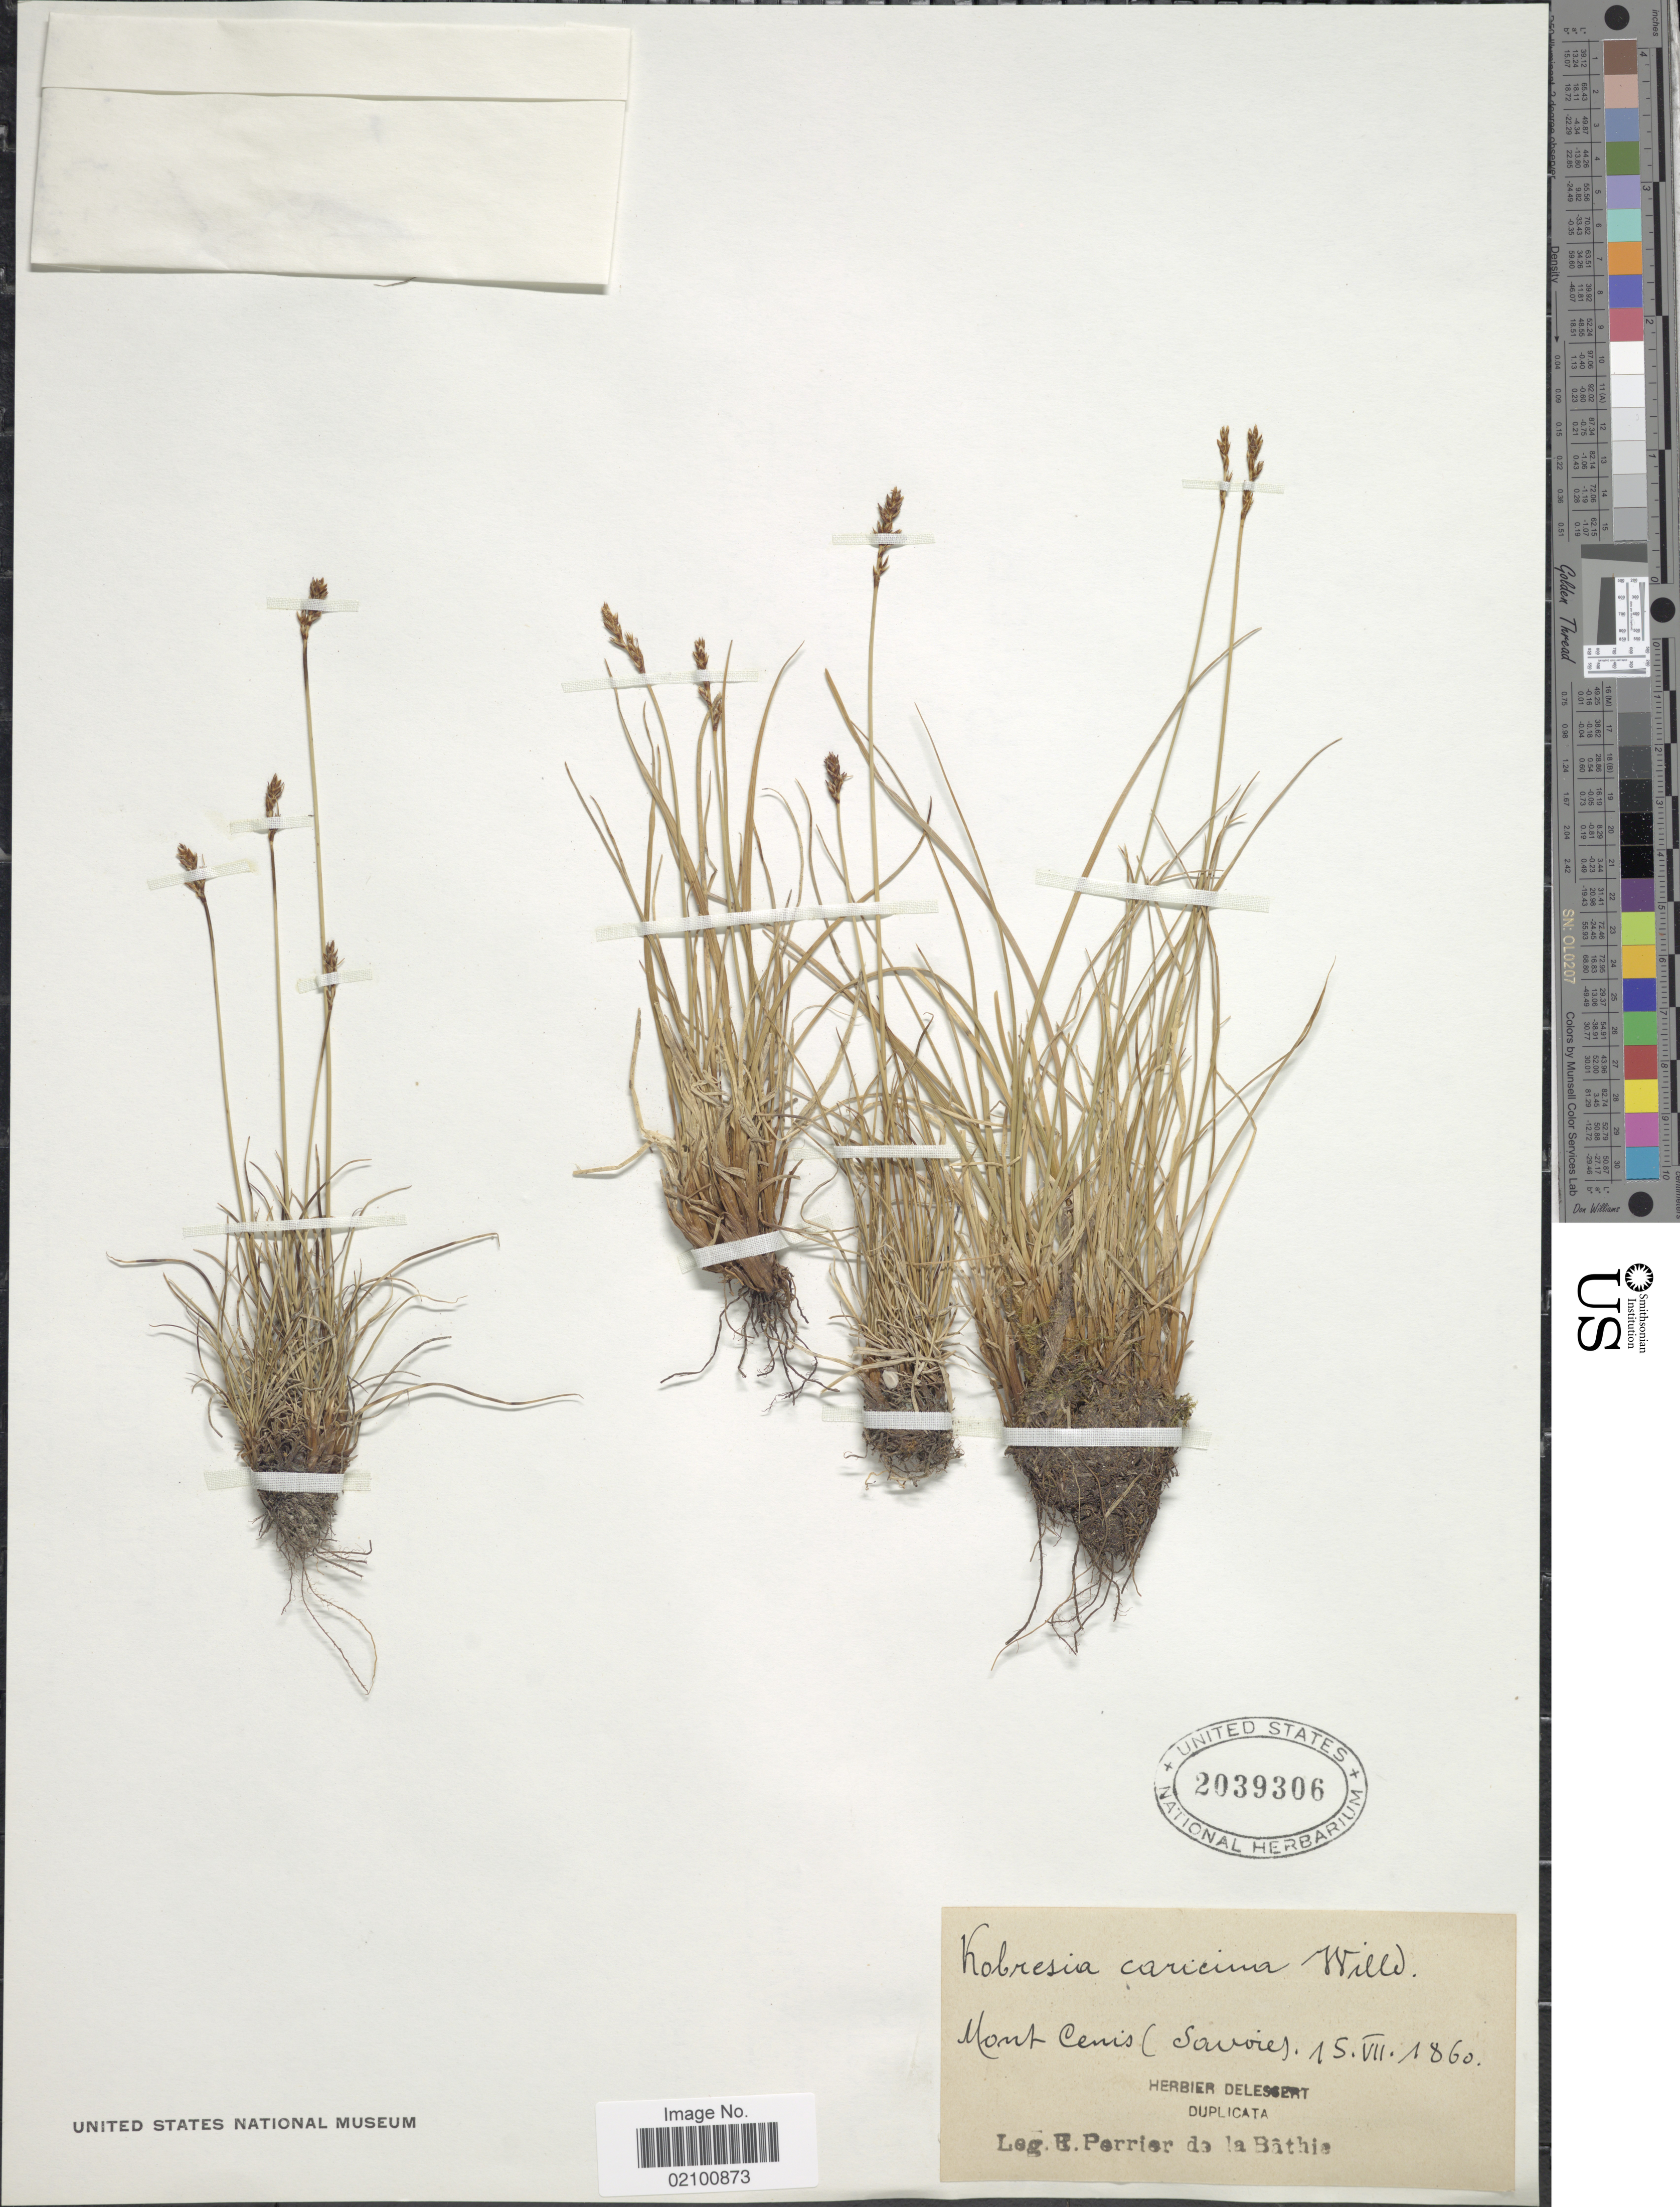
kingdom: Plantae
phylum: Tracheophyta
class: Liliopsida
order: Poales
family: Cyperaceae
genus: Carex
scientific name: Carex simpliciuscula subsp. simpliciuscula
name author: Wahlenb.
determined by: Strong, M. T., (US), Smithsonian Institution - National Museum of Natural History (UNITED STATES)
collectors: E. Perrier de la Bâthie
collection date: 1860-07-15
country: France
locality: Mont Cenis (Savoie)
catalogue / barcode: US 2039306